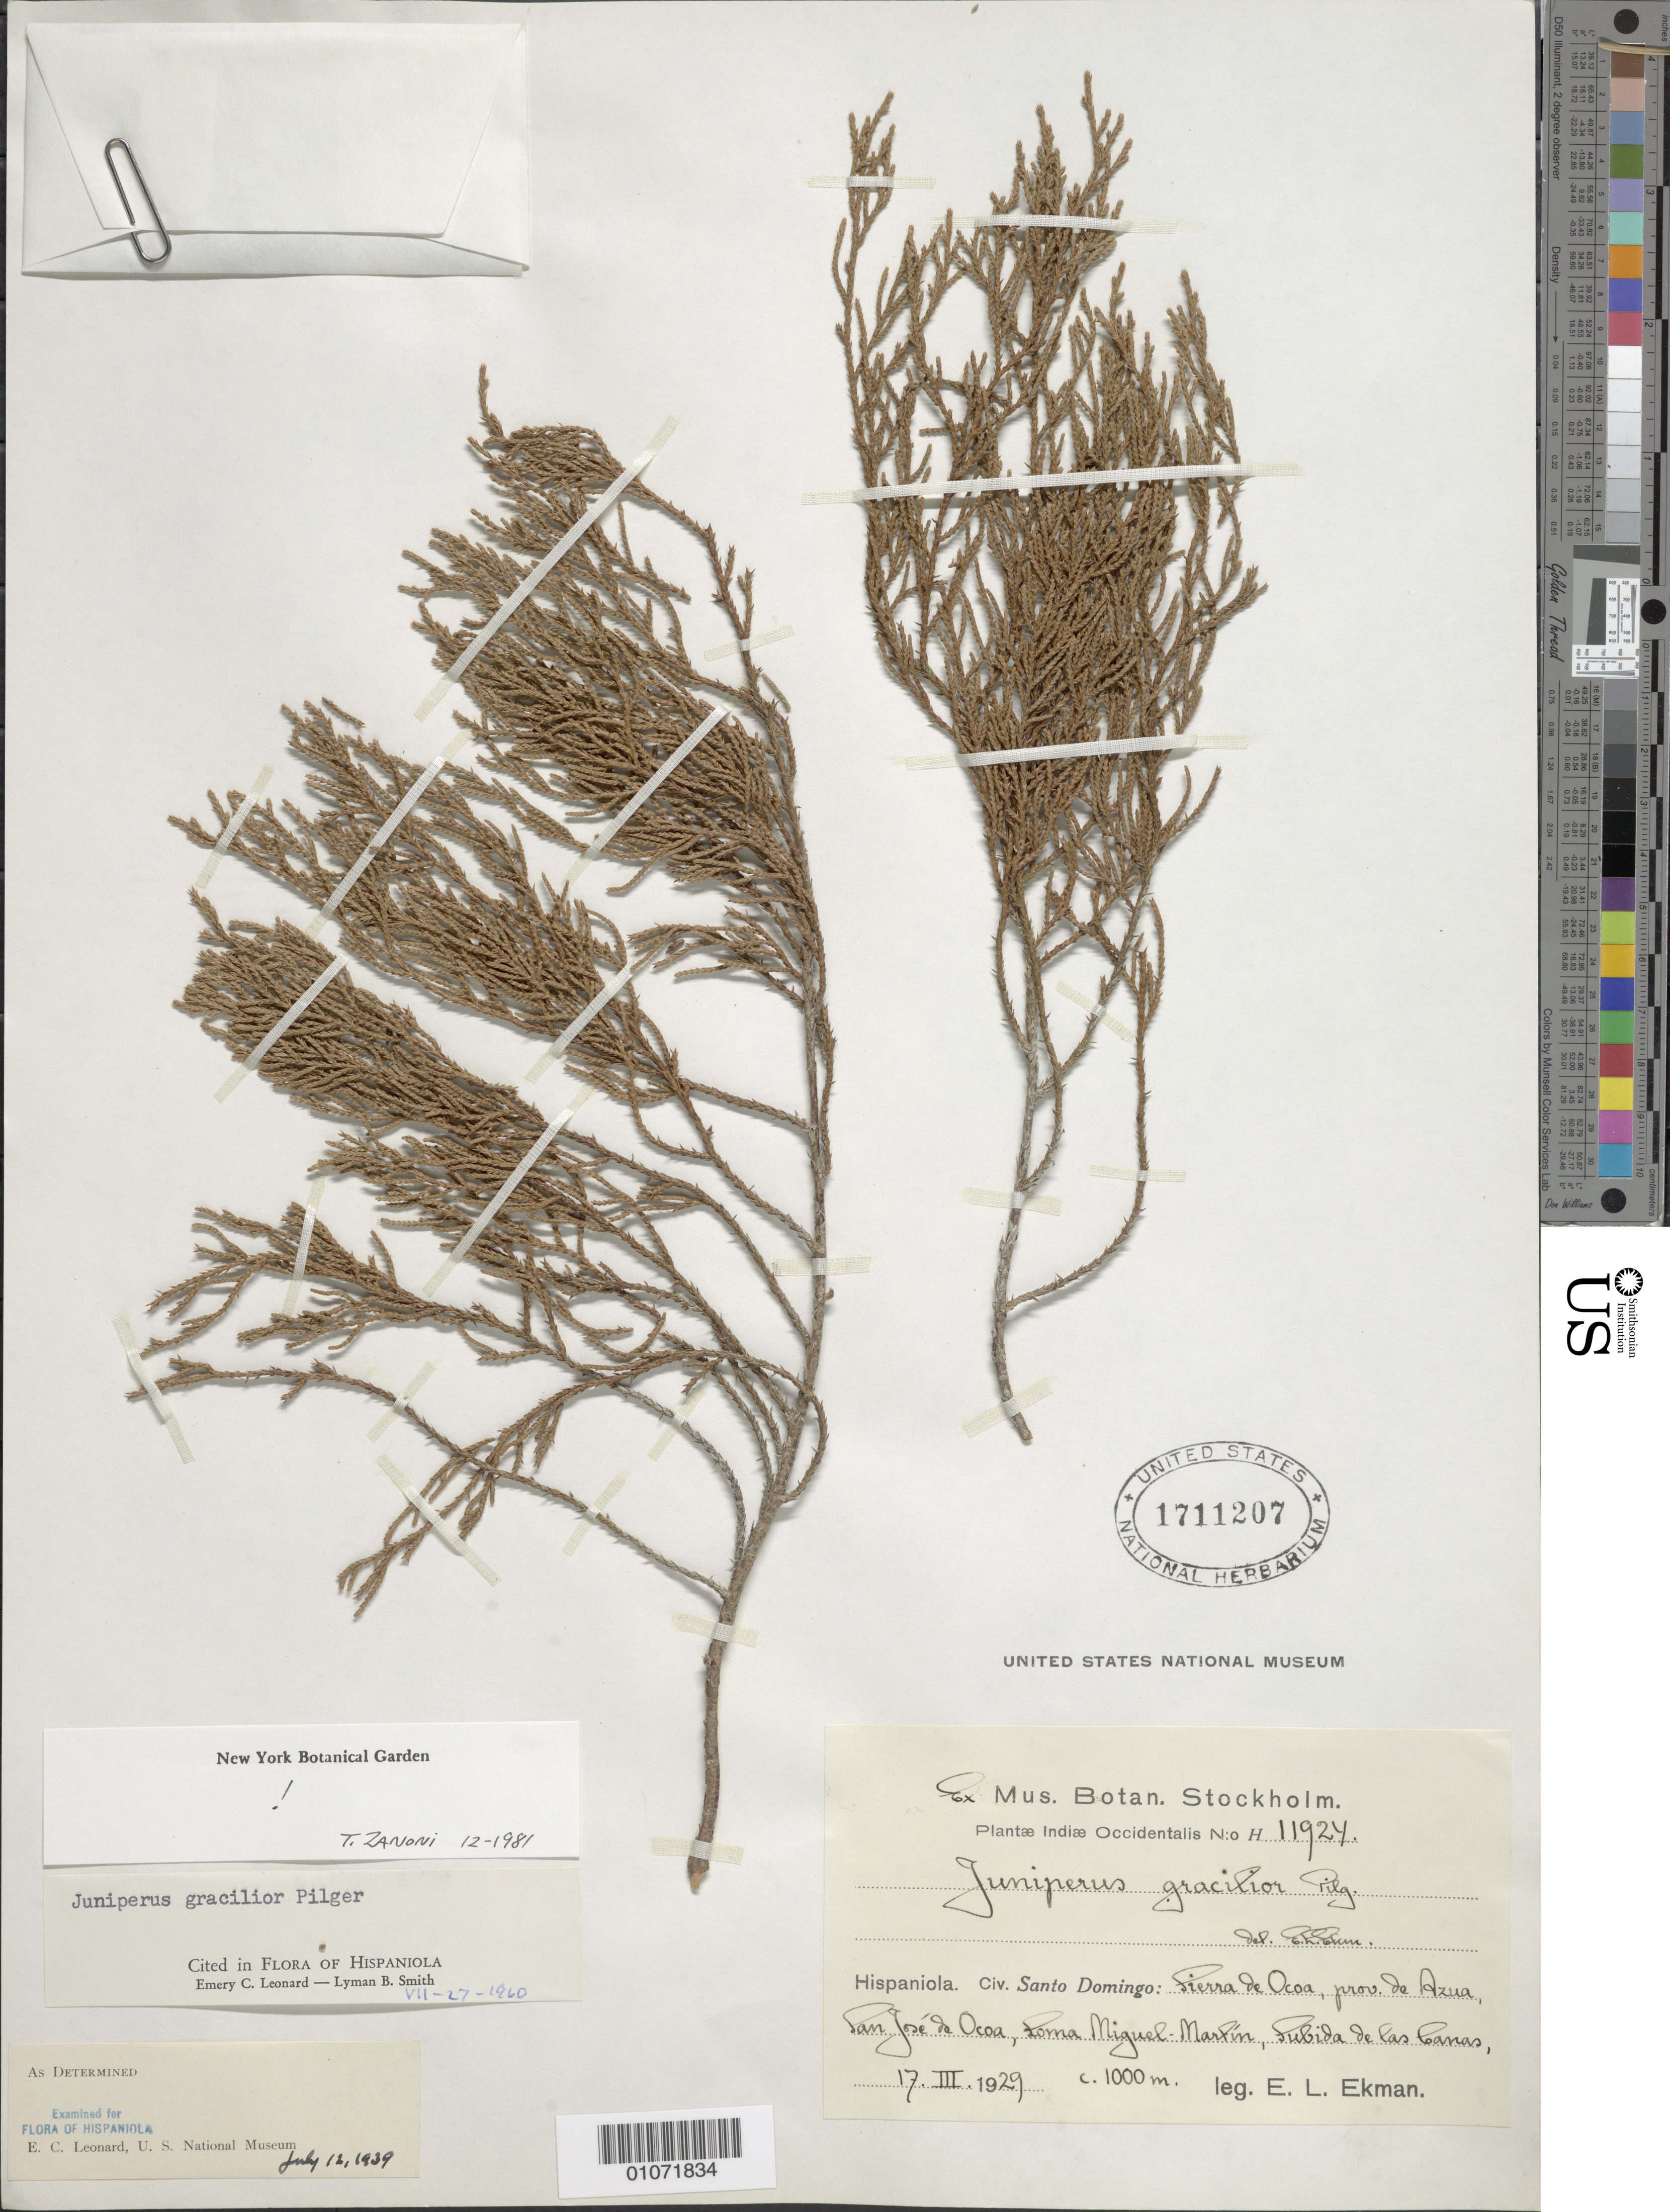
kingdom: Plantae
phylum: Tracheophyta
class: Pinopsida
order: Pinales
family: Cupressaceae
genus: Juniperus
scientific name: Juniperus gracilior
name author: Pilg. in Urb.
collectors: E. L. Ekman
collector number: H 11924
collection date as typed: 17 Mar 1929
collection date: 1929-03-17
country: Dominican Republic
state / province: Distrito Nacional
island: Hispaniola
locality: Pinar de Ocoa, prov. de Azua, S?an Jose de Ocoa, Poma Miguel-Martin, subida de fan foanas.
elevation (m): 1000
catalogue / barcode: US 1711207